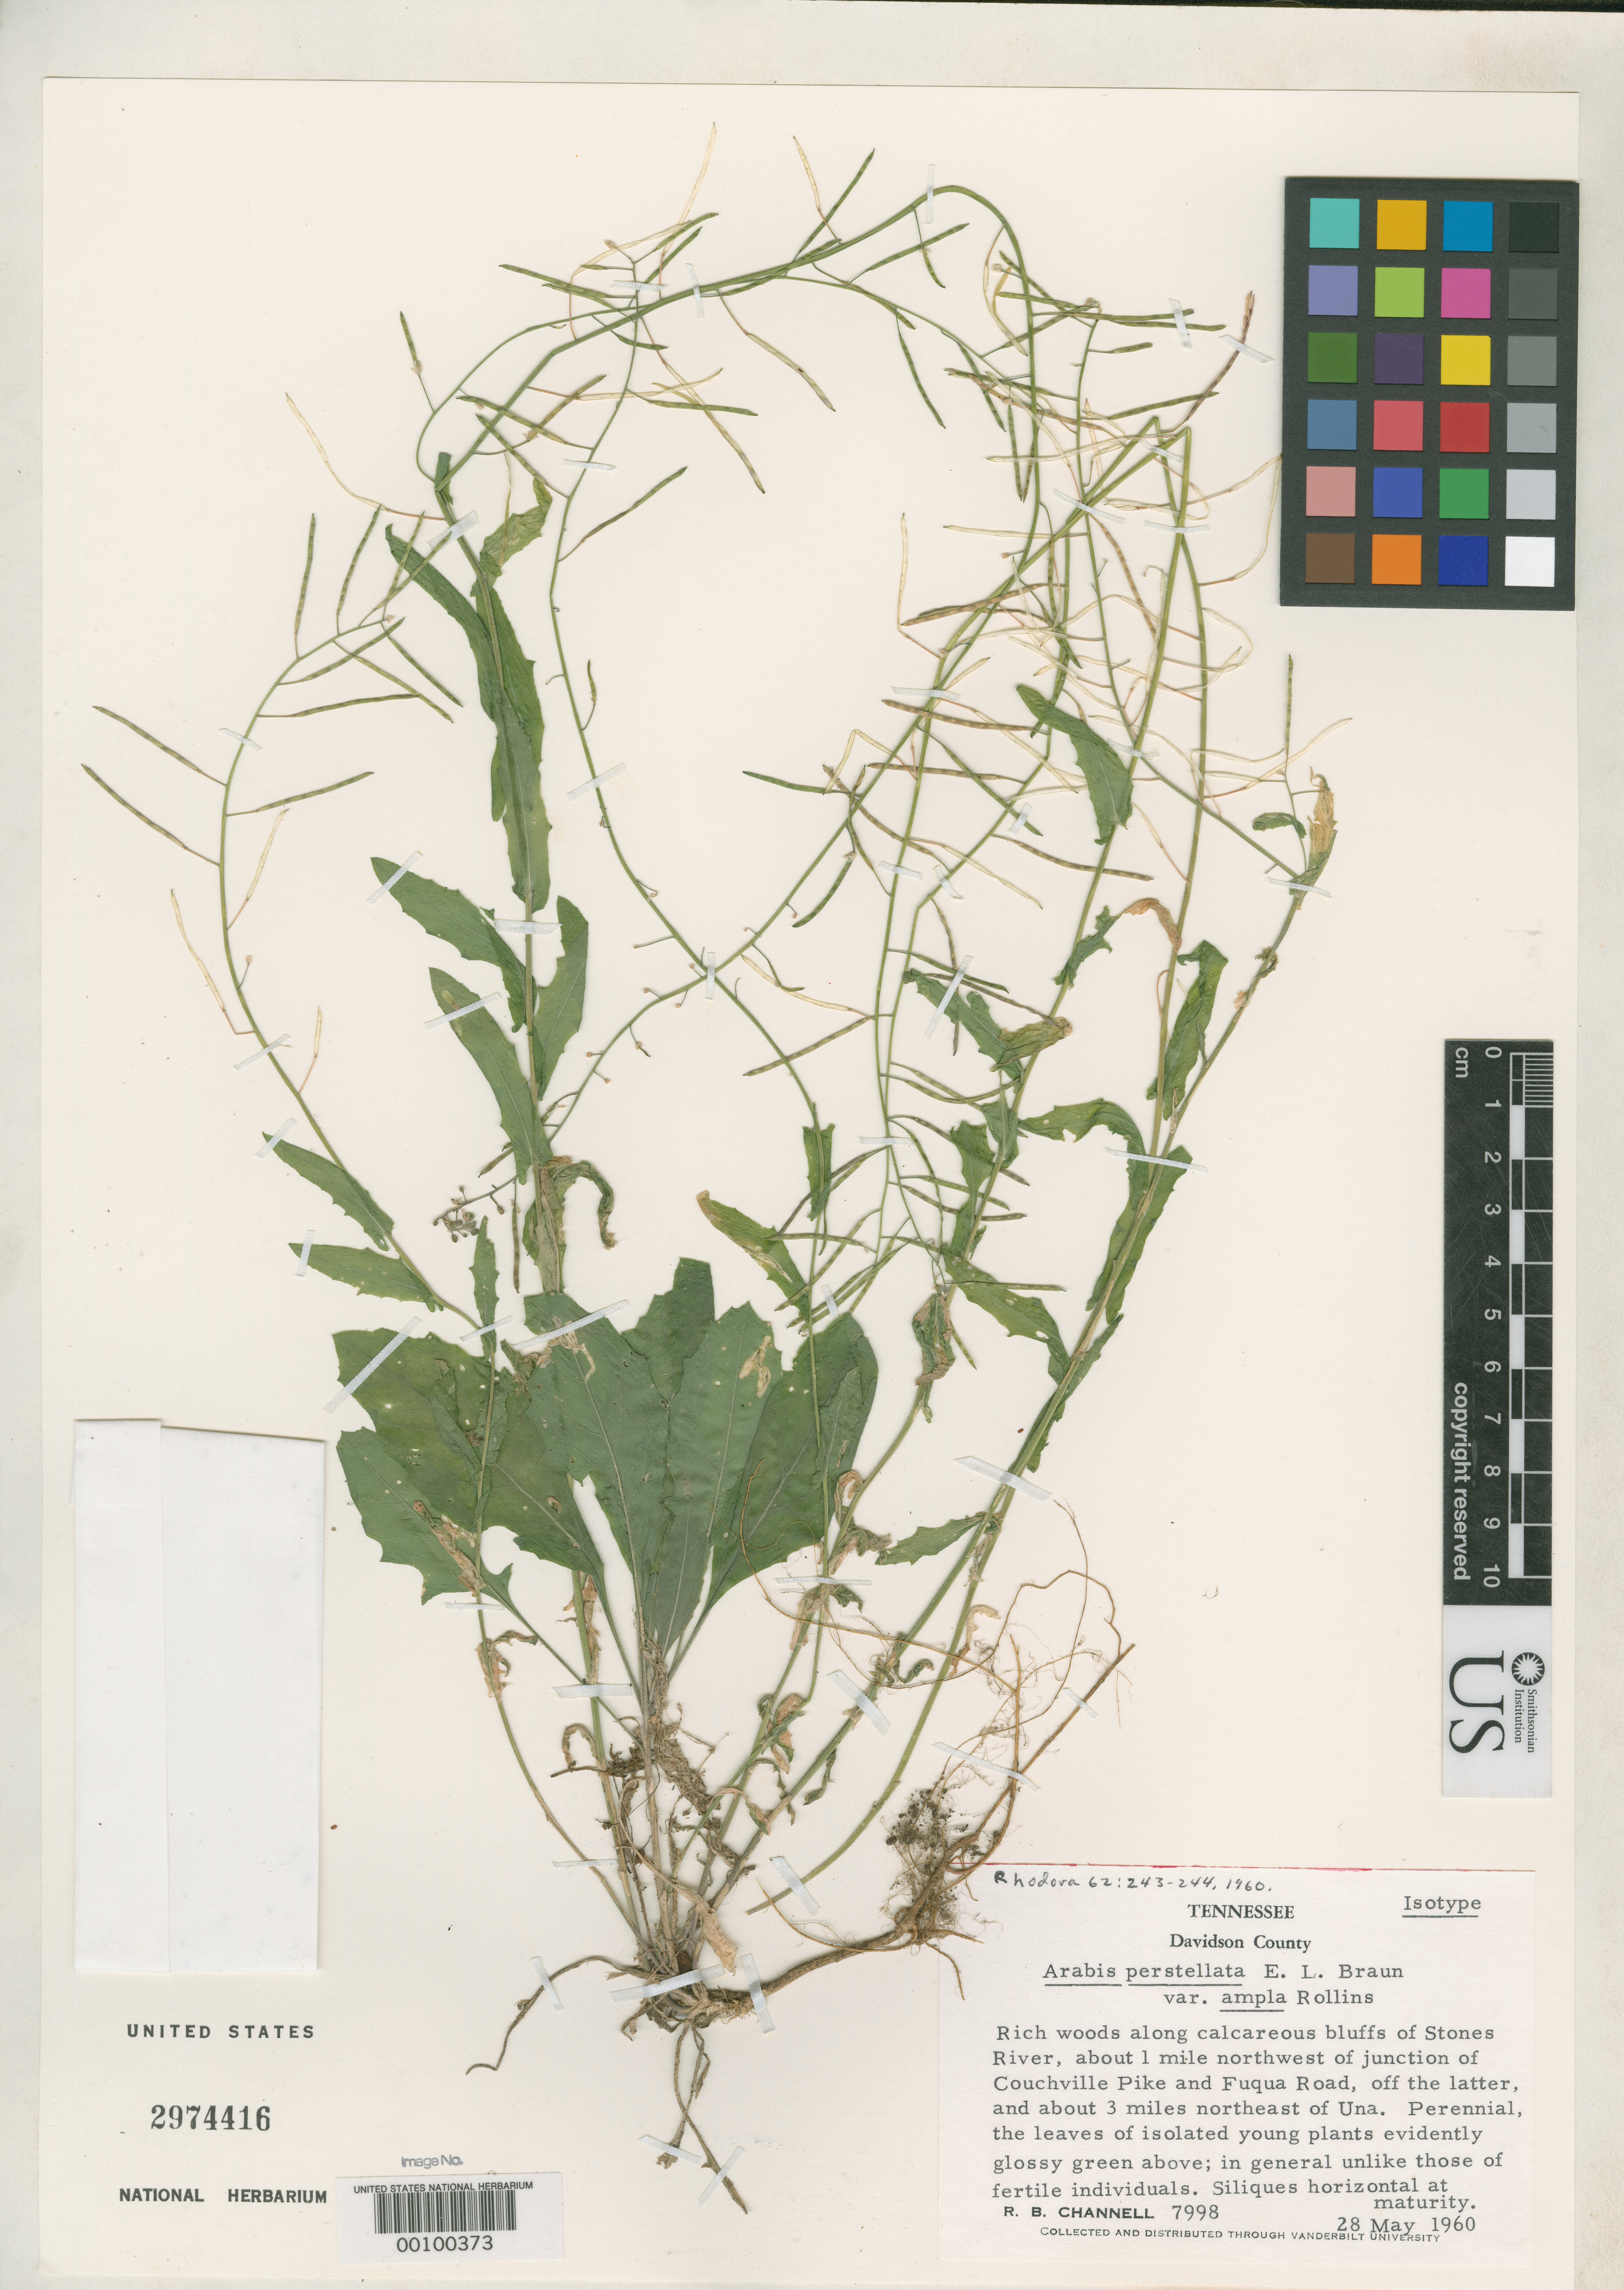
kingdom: Plantae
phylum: Tracheophyta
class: Magnoliopsida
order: Brassicales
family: Brassicaceae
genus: Arabis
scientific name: Arabis perstellata var. ampla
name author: Rollins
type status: Isotype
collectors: R. B. Channell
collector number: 7998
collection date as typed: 28 May 1960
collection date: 1960-05-28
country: United States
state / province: Tennessee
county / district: Davidson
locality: Along Stones River, 1 mi NW of junc. of Couchville Pike & Fuqua Road, NE of Una.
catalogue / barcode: US 2974416